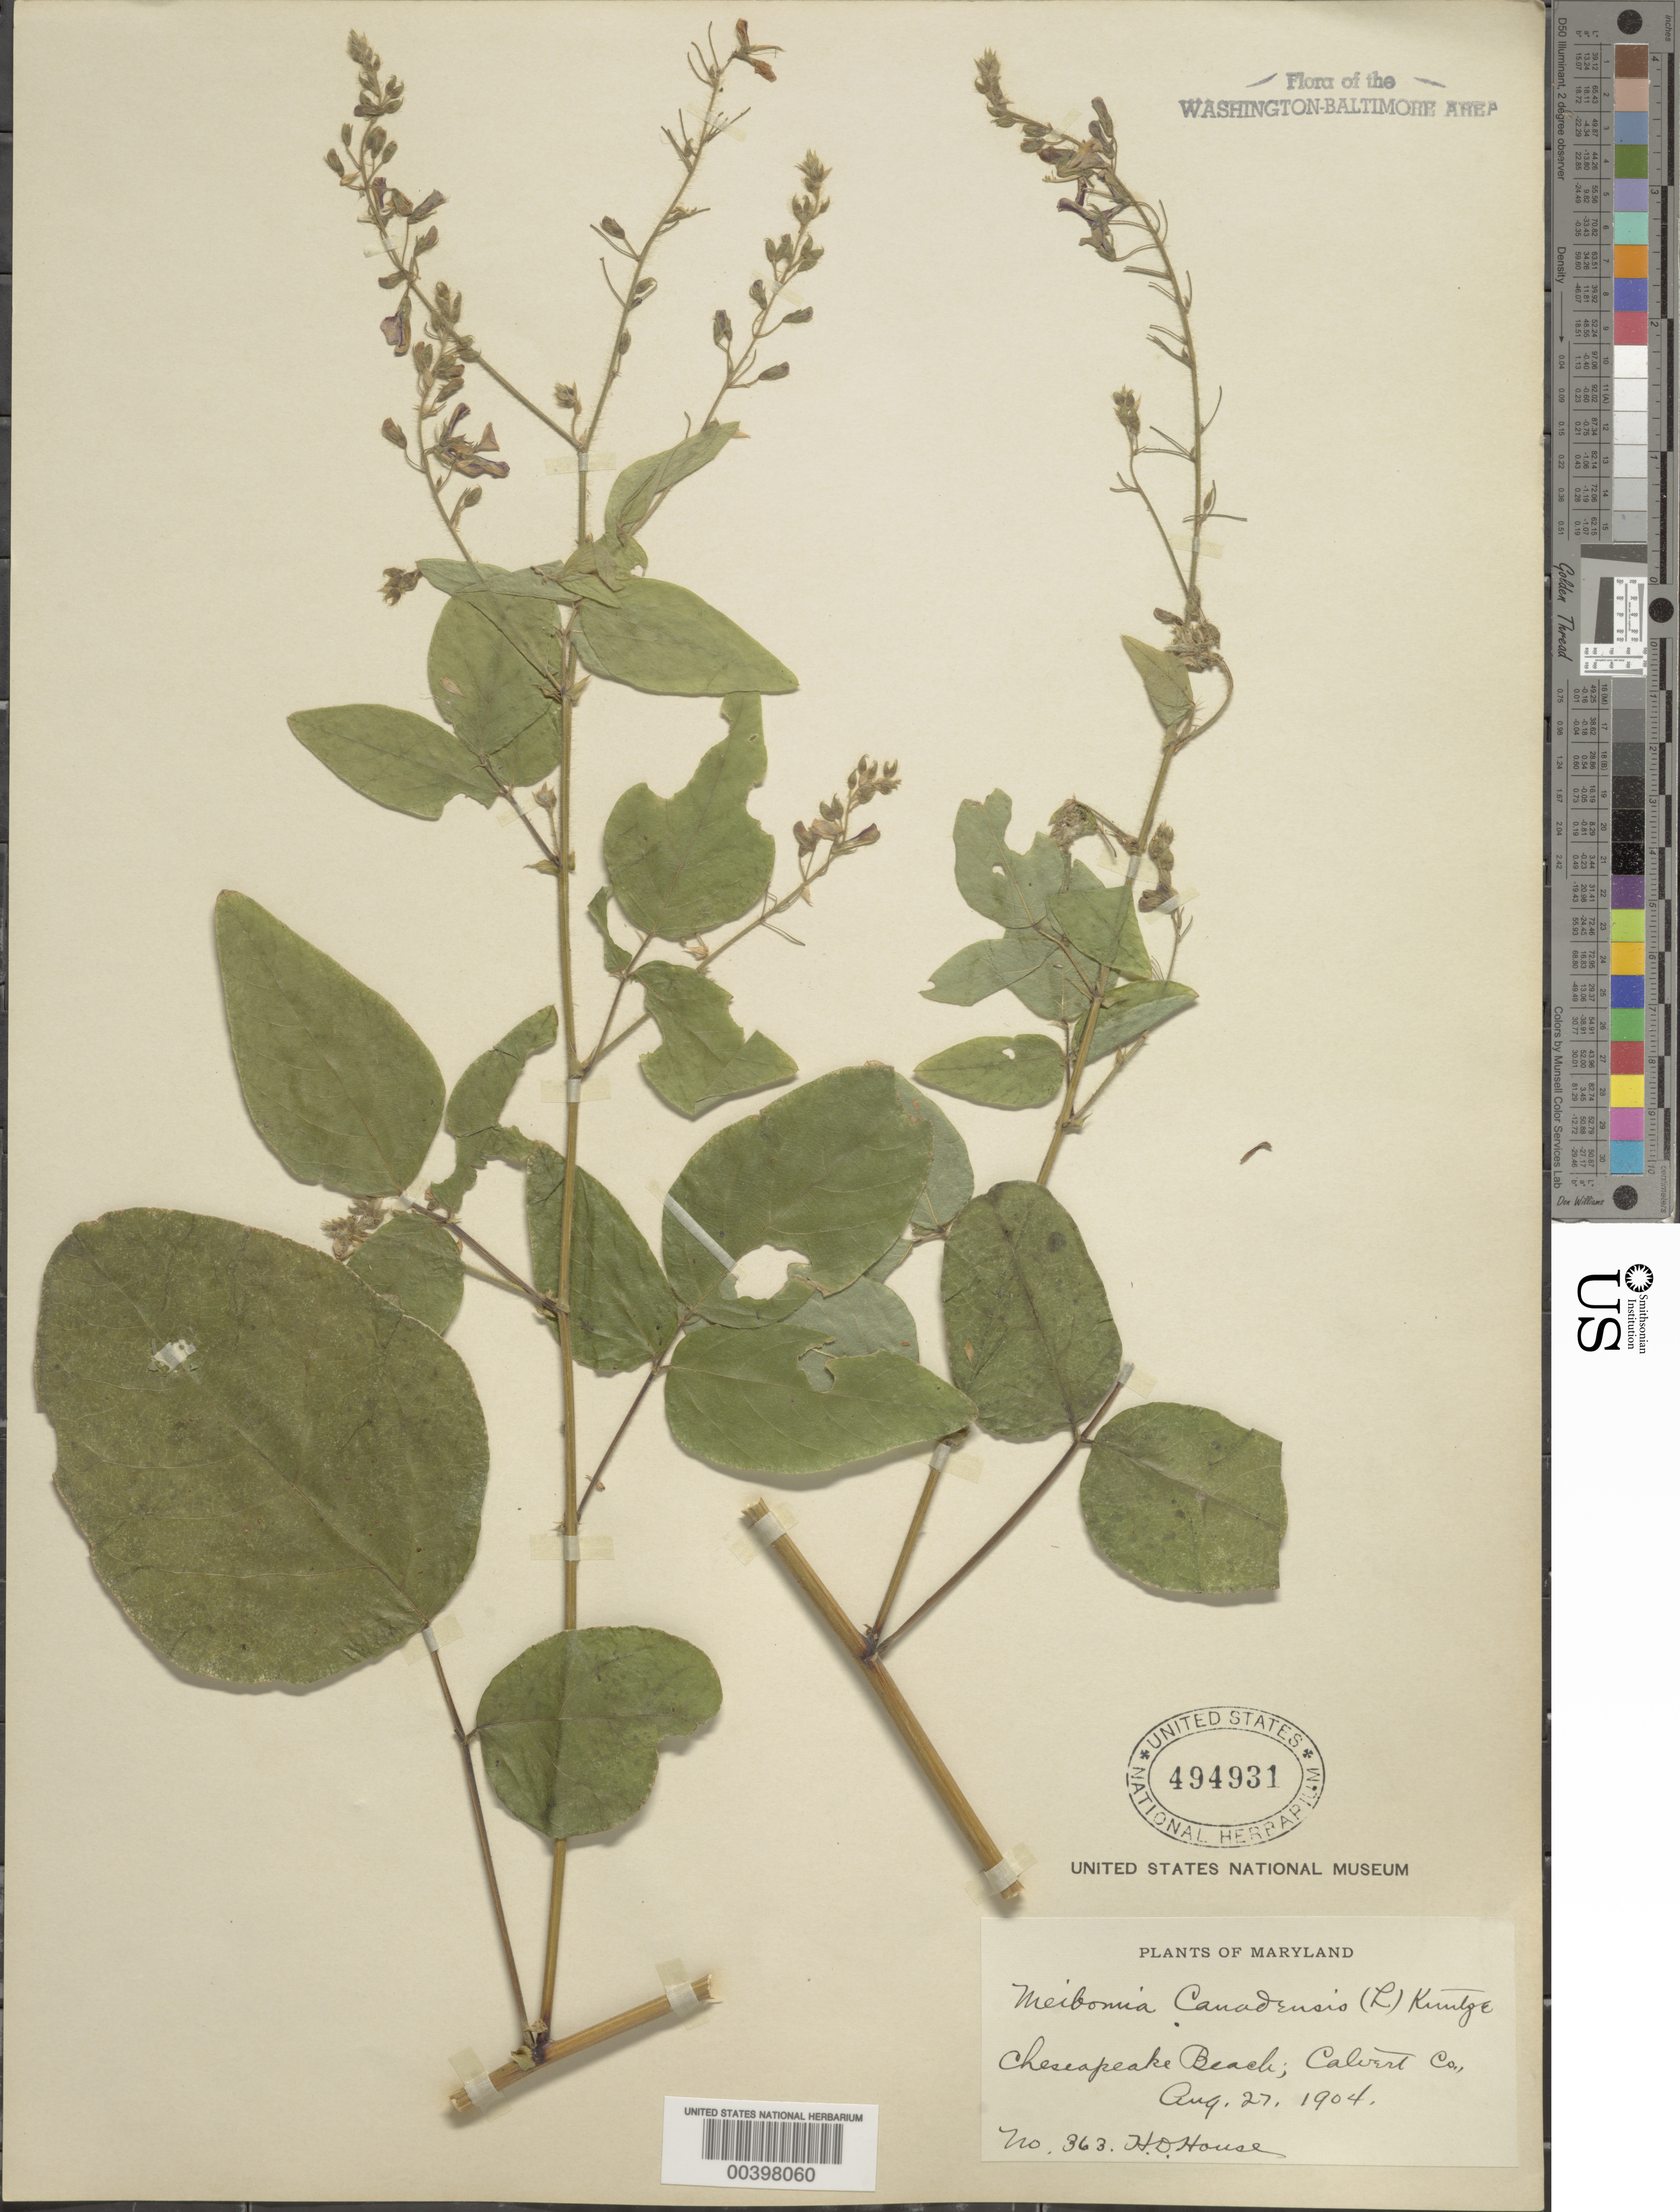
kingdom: Plantae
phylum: Tracheophyta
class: Magnoliopsida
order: Fabales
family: Fabaceae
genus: Desmodium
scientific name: Desmodium canadense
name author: (L.) DC.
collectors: H. D. House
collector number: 363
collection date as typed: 27 Aug 1904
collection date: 1904-08-27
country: United States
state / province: Maryland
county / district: Calvert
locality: Chesapeake Beach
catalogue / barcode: US 494931